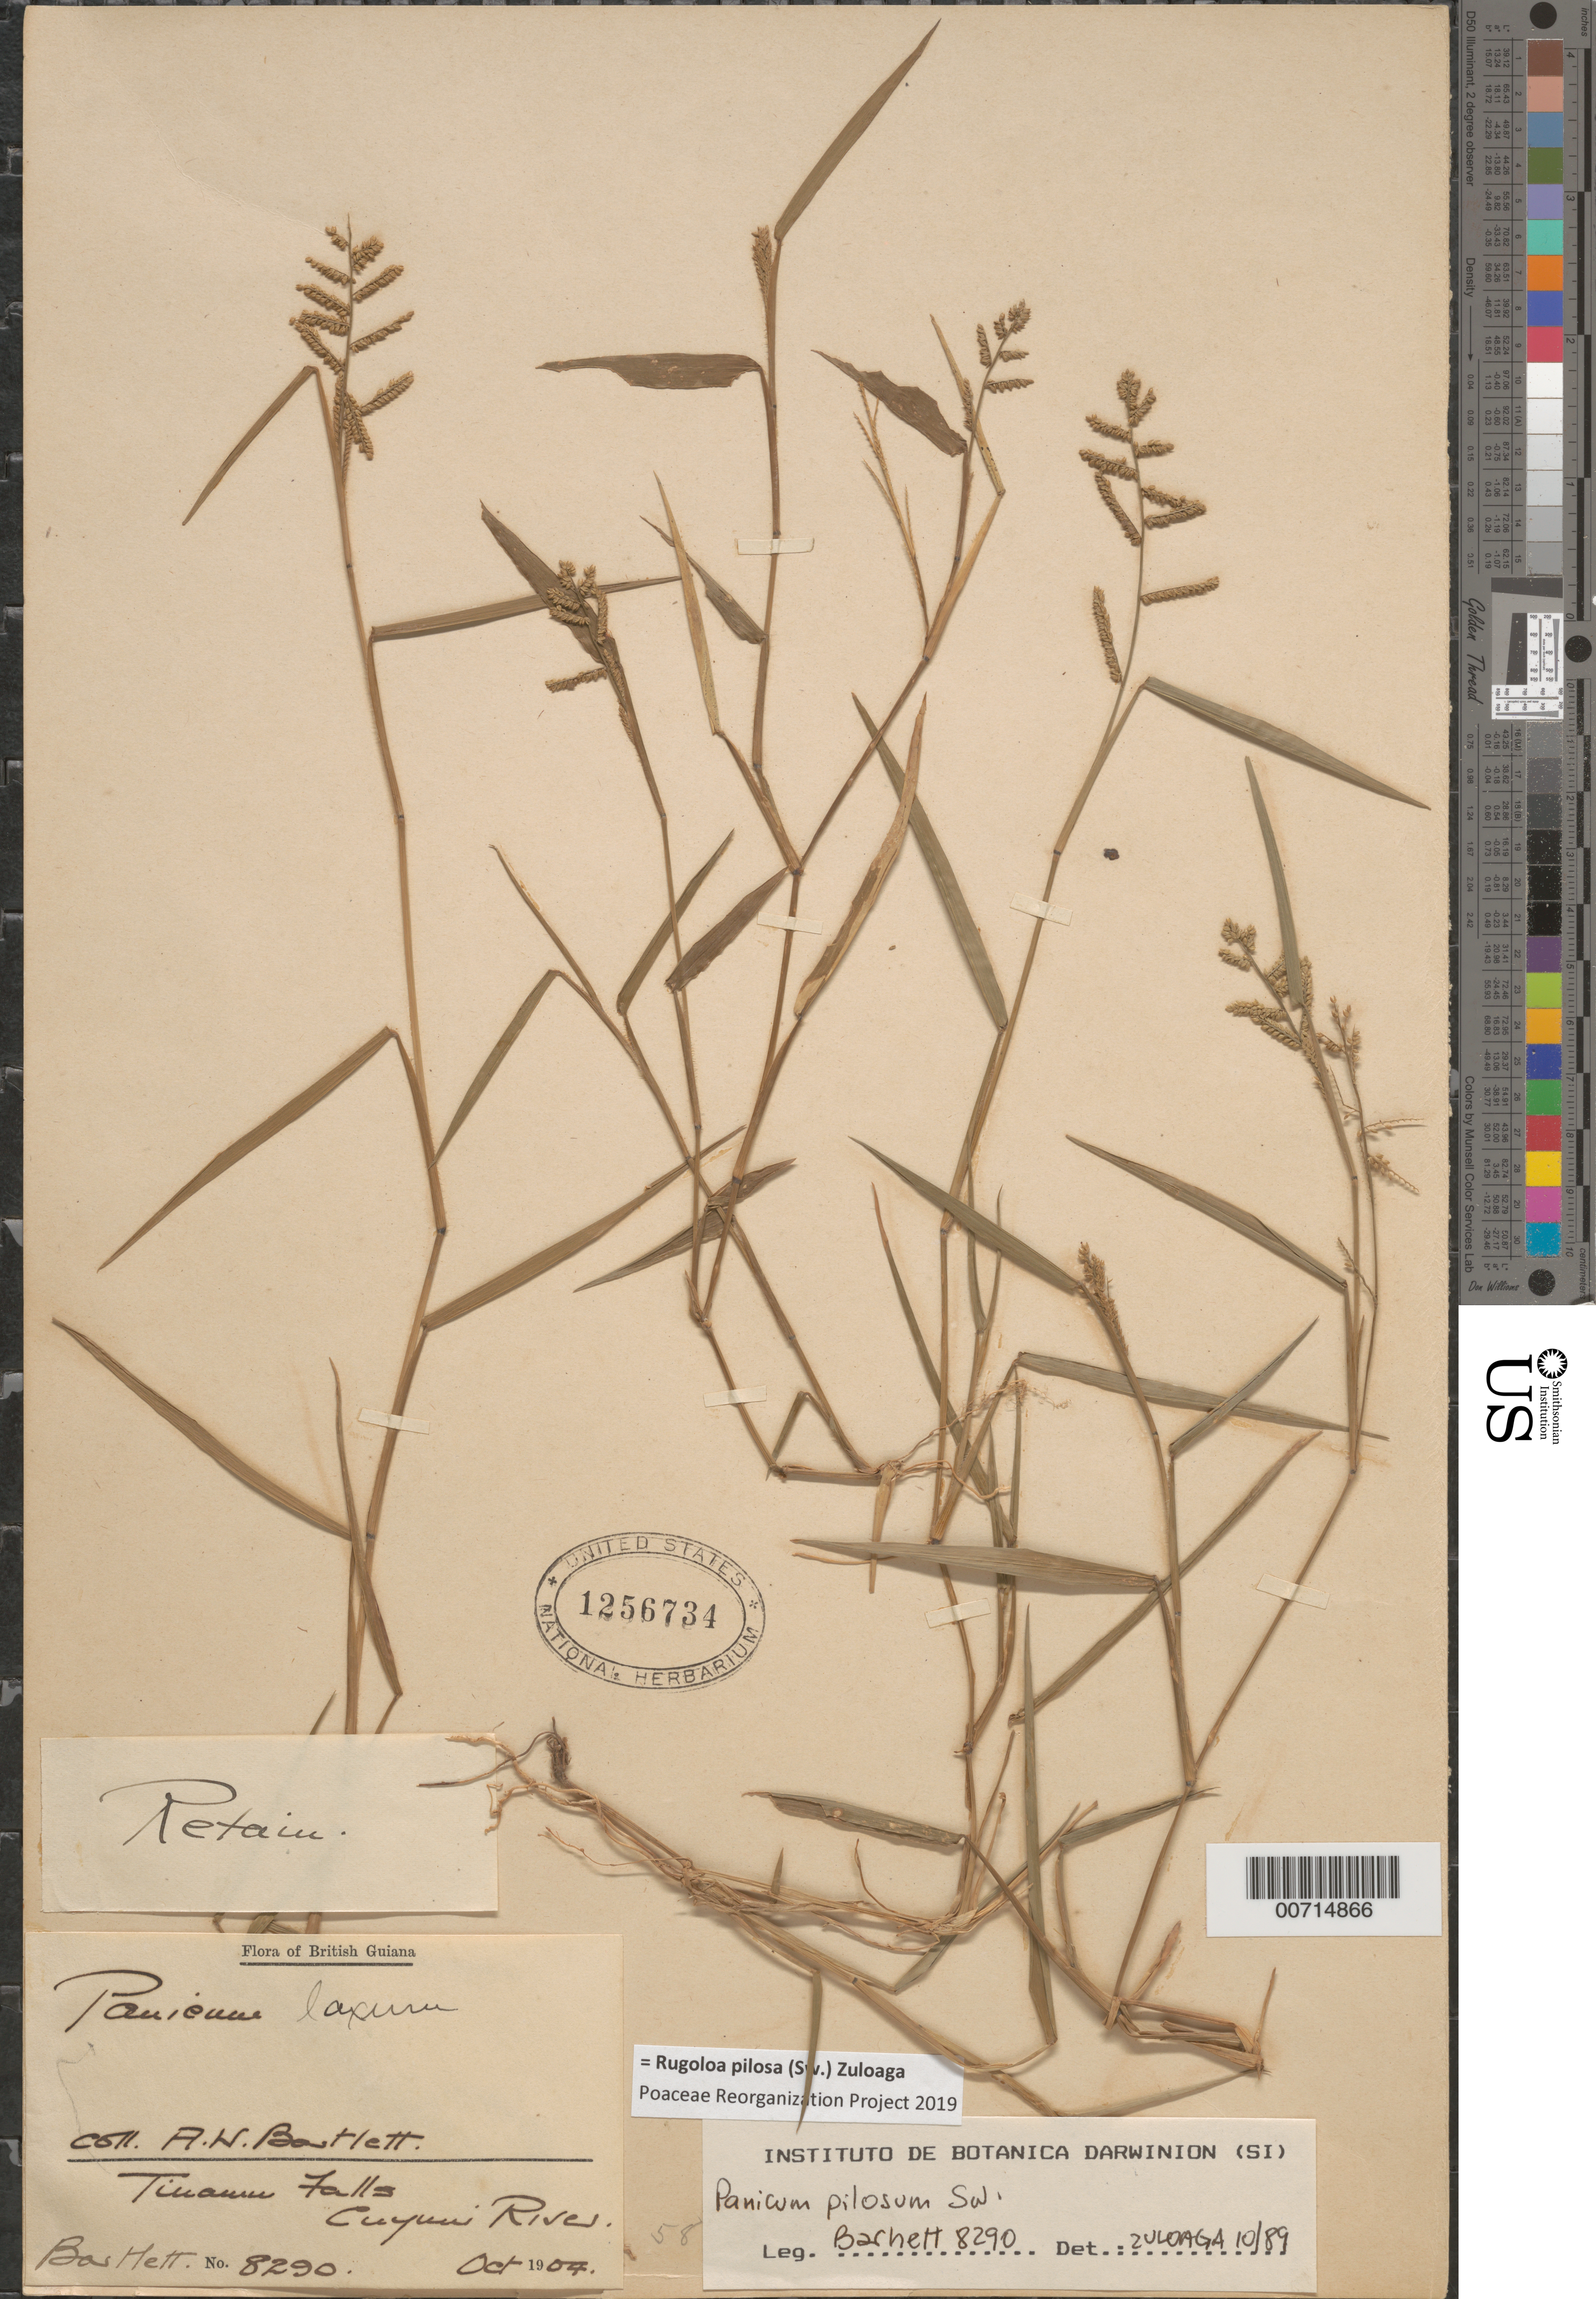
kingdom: Plantae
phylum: Tracheophyta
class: Liliopsida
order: Poales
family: Poaceae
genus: Panicum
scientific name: Panicum pilosum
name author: Sw.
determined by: Zuloaga, F. O.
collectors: A. W. Bartlett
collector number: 8290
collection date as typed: Oct-04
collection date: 2004-10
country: Guyana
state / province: Cuyuni-Mazaruni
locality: Tiuausa Falls, Cuyuni R.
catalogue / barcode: US 1256734